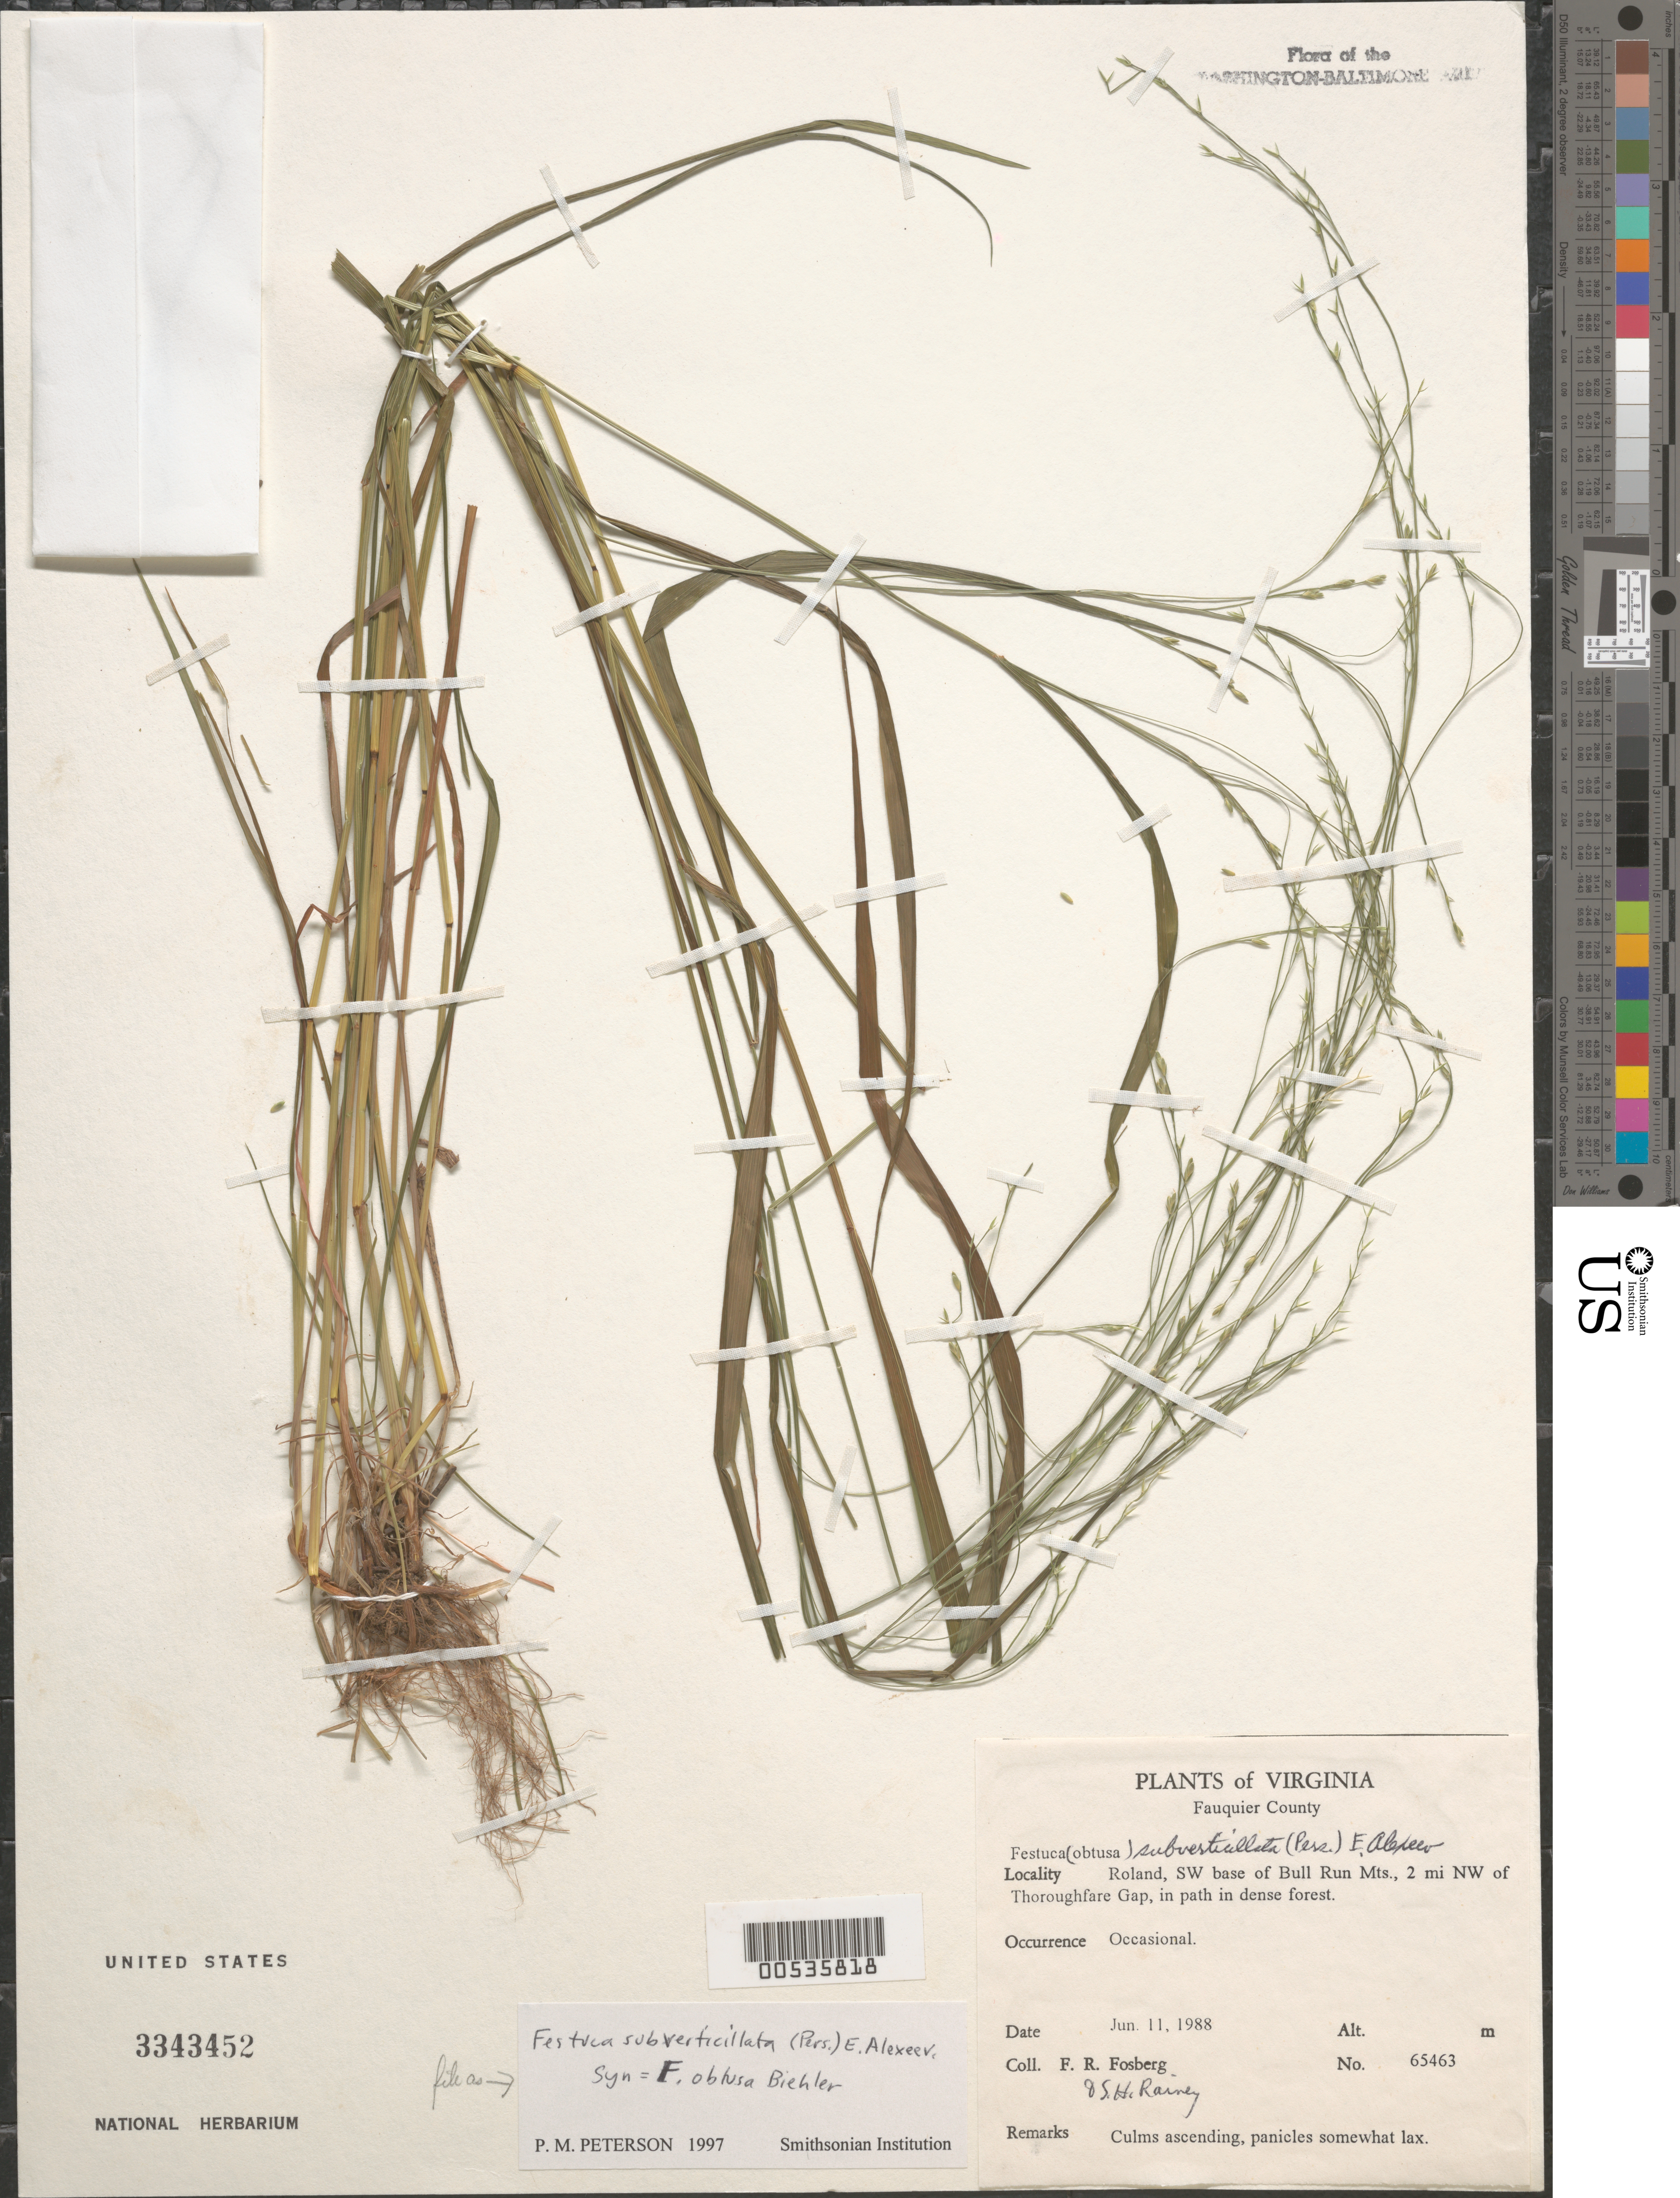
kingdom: Plantae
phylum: Tracheophyta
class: Liliopsida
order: Poales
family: Poaceae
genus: Festuca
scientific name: Festuca subverticillata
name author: (Pers.) E.B. Alexeev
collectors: F. R. Fosberg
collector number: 65463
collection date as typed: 11 Jun 1988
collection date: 1988-06-11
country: United States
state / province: Virginia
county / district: Fauquier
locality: Roland, SW base of Bull Run Mts., NW of Thorofare Gap Bull Run Mts.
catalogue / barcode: US 3343452